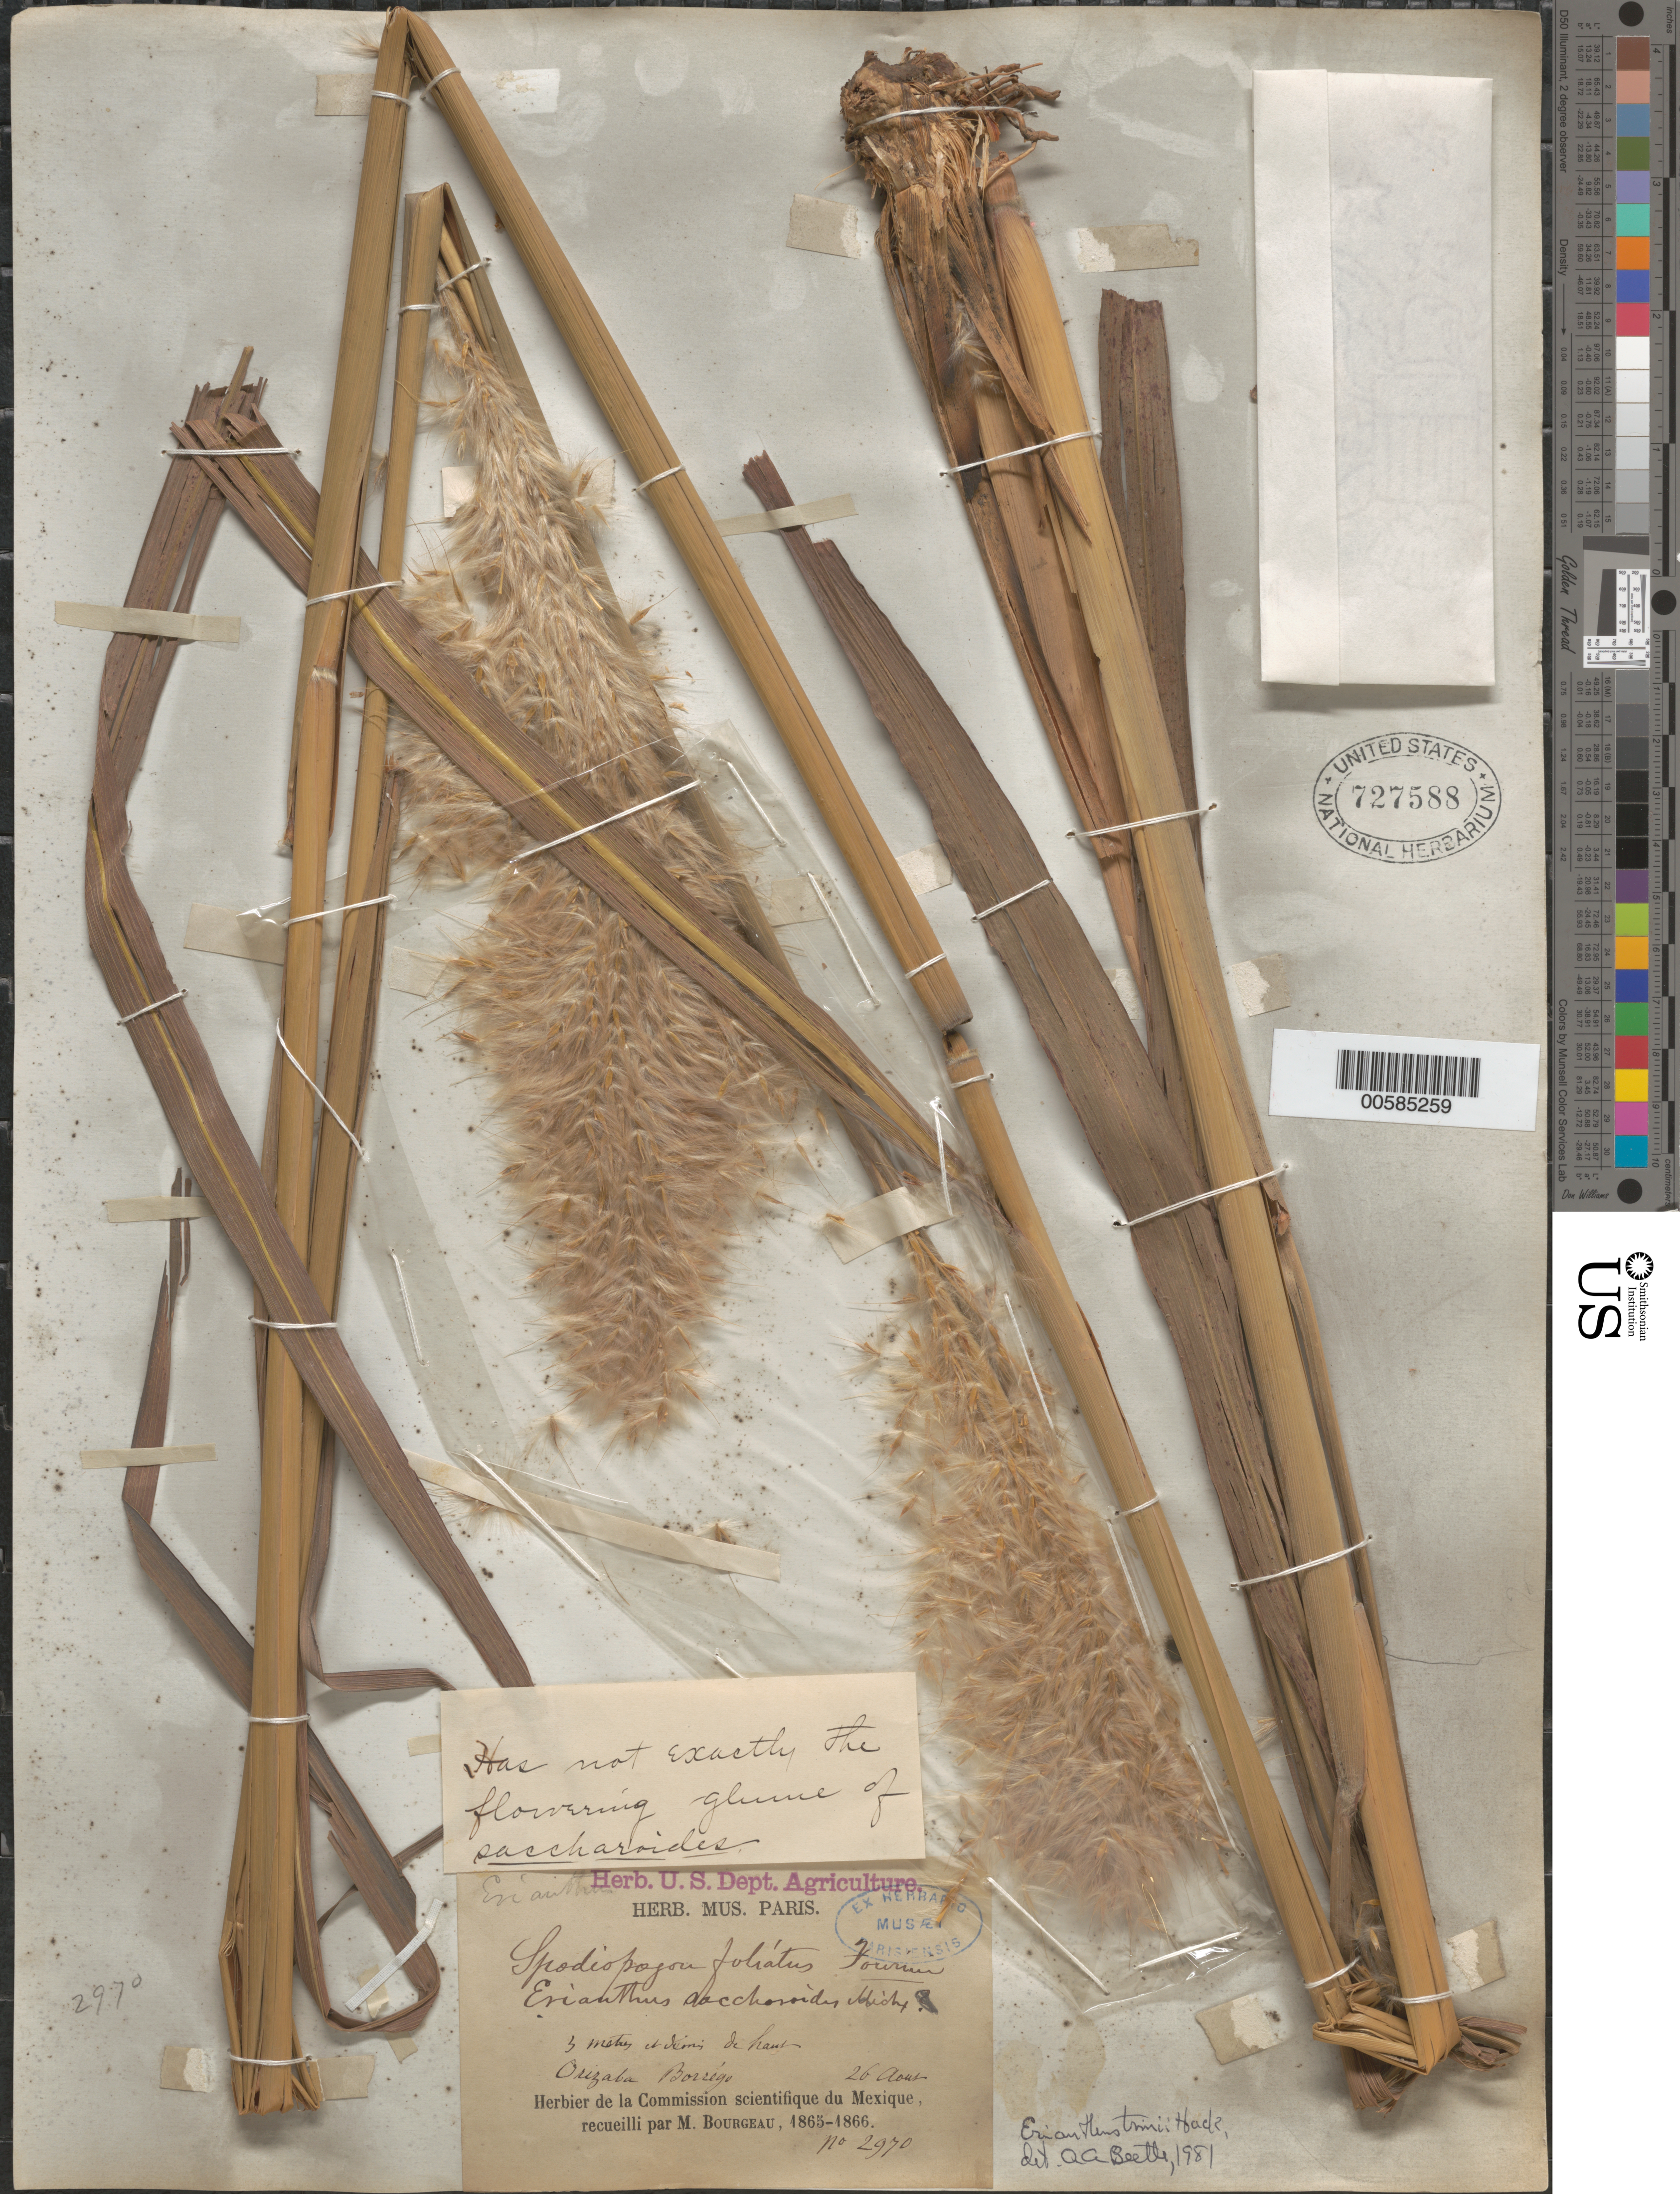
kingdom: Plantae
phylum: Tracheophyta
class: Liliopsida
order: Poales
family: Poaceae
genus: Erianthus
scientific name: Erianthus trinii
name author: Hack.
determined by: Beetle, Alan A.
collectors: E. Bourgeau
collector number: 2970?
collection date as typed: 26 Aug 1865 to 0 1866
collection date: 1865-08-26/1866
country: Mexico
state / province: Veracruz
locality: Orizaba Borrége.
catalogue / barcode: US 727588